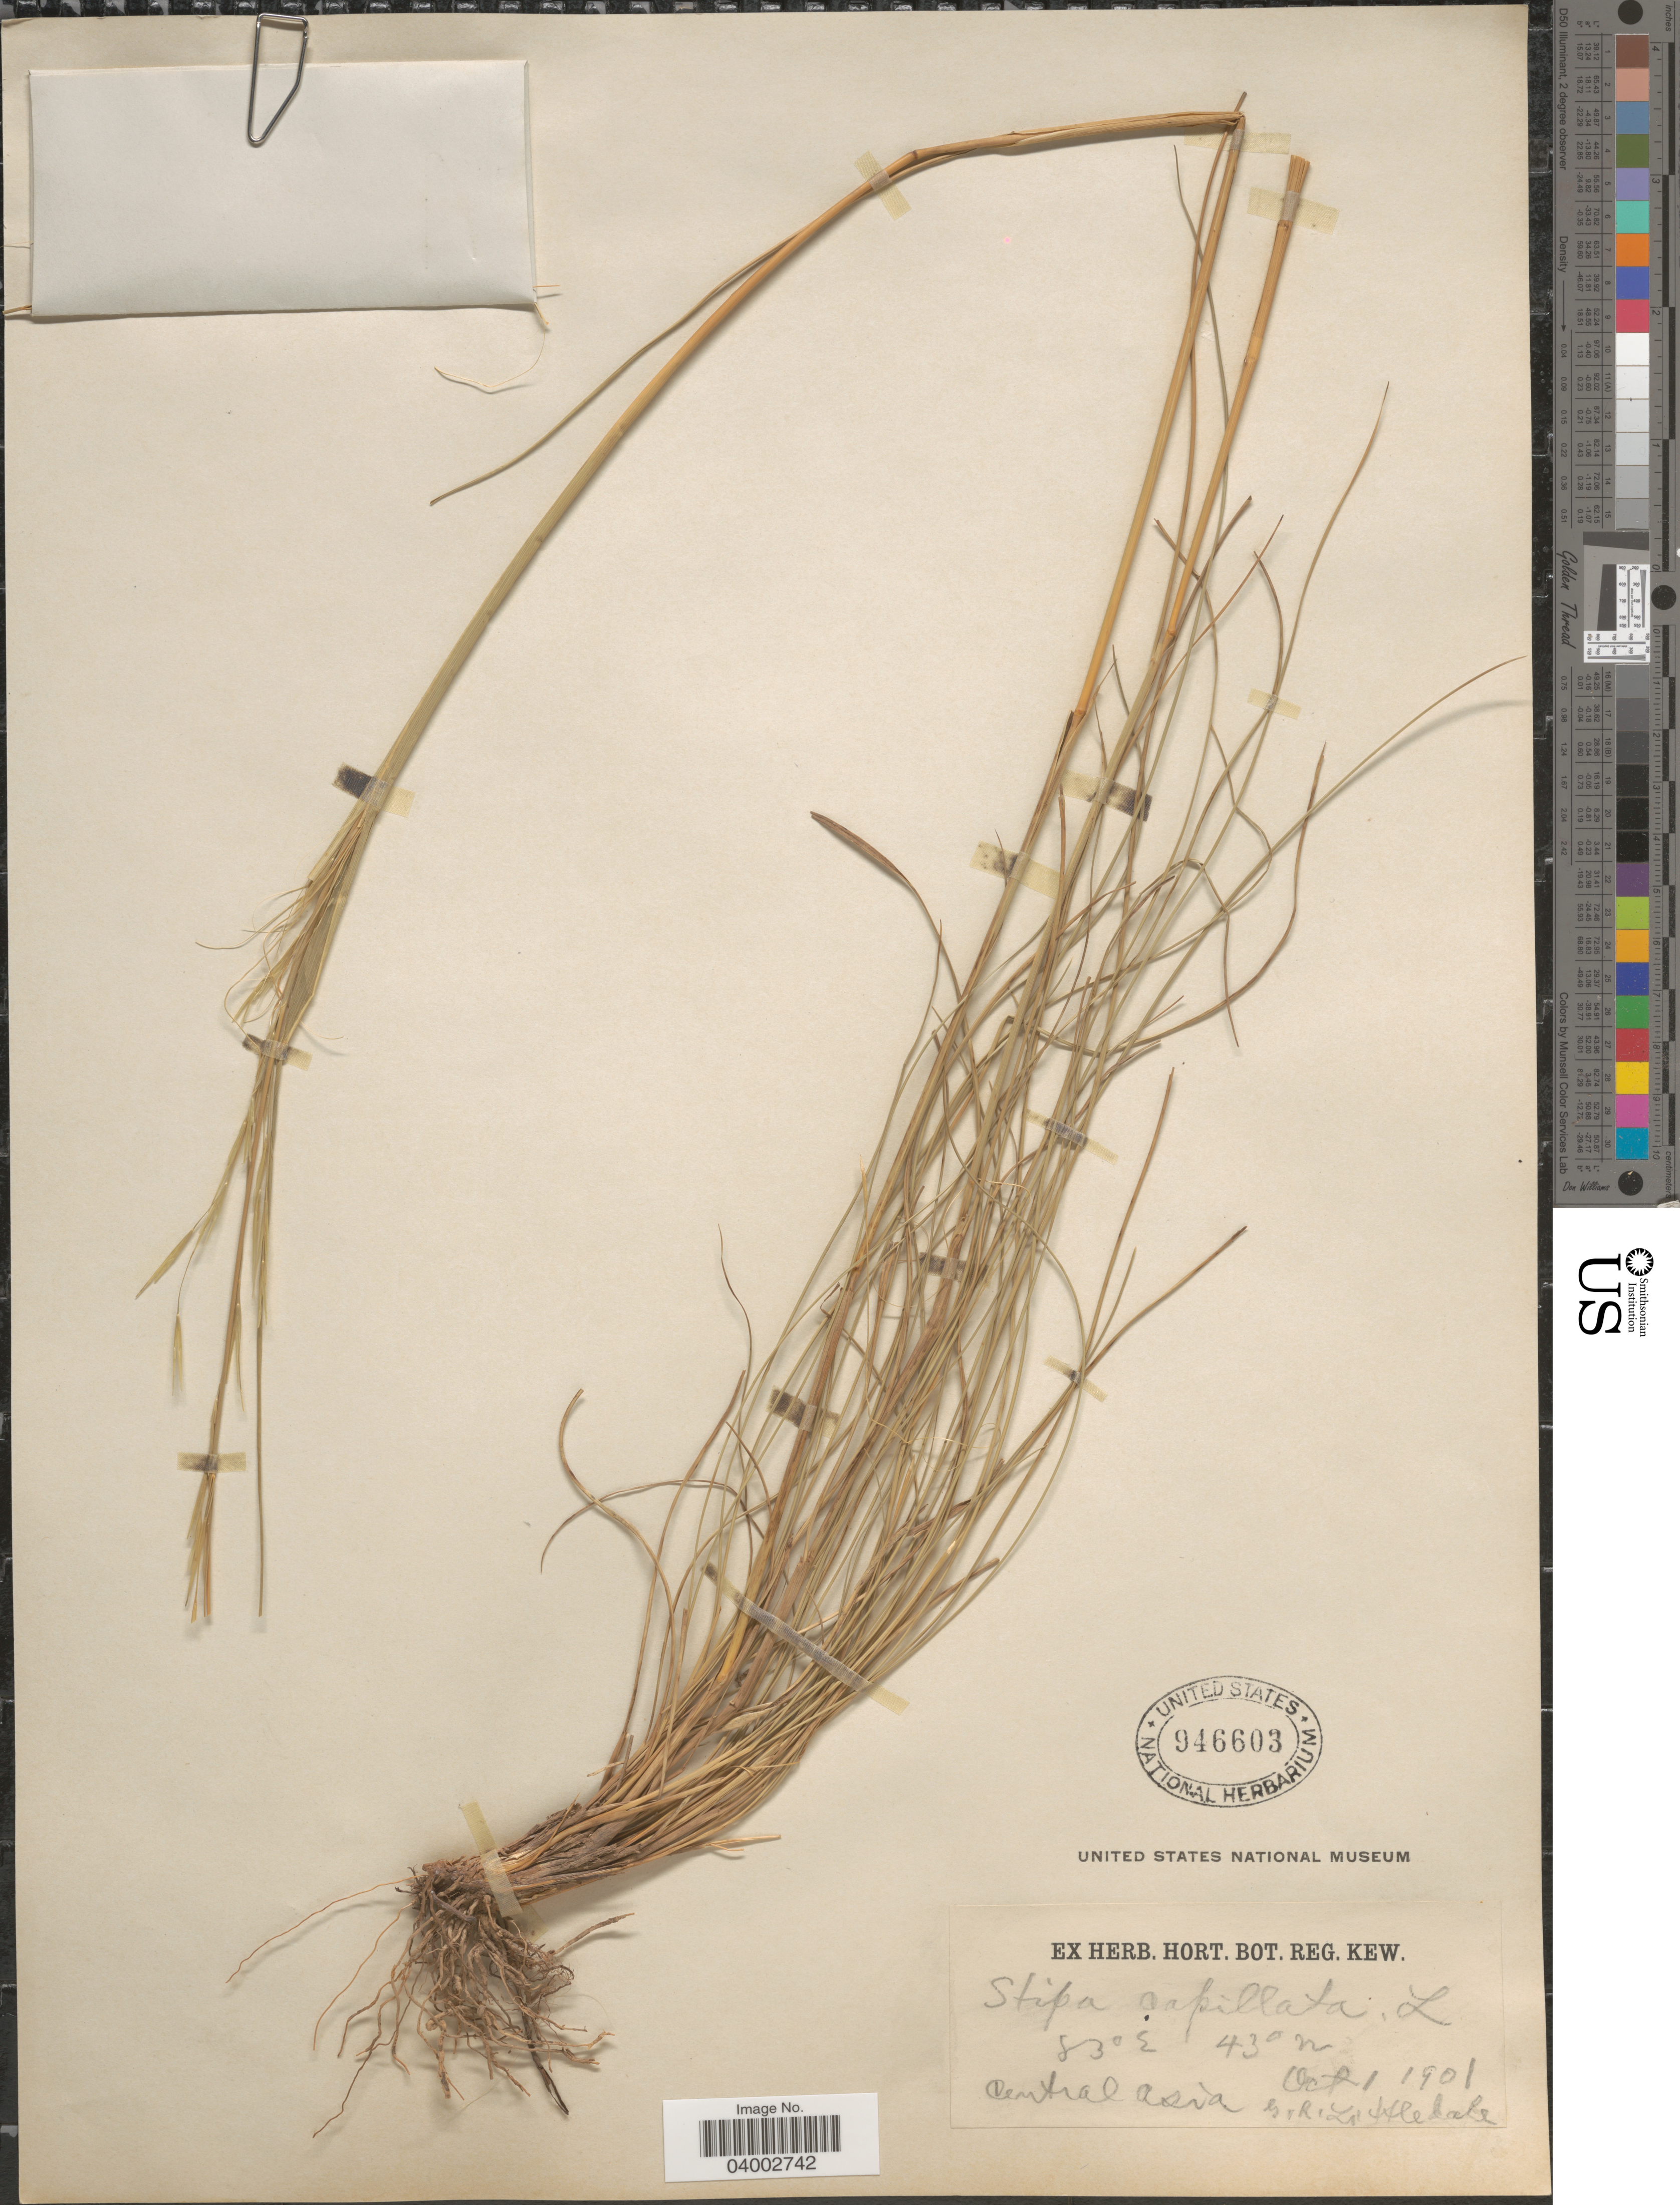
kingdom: Plantae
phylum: Tracheophyta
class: Liliopsida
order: Poales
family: Poaceae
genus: Stipa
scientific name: Stipa capillata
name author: L.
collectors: G. Littledale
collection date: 1901-10-01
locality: Central Asia.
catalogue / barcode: US 946603